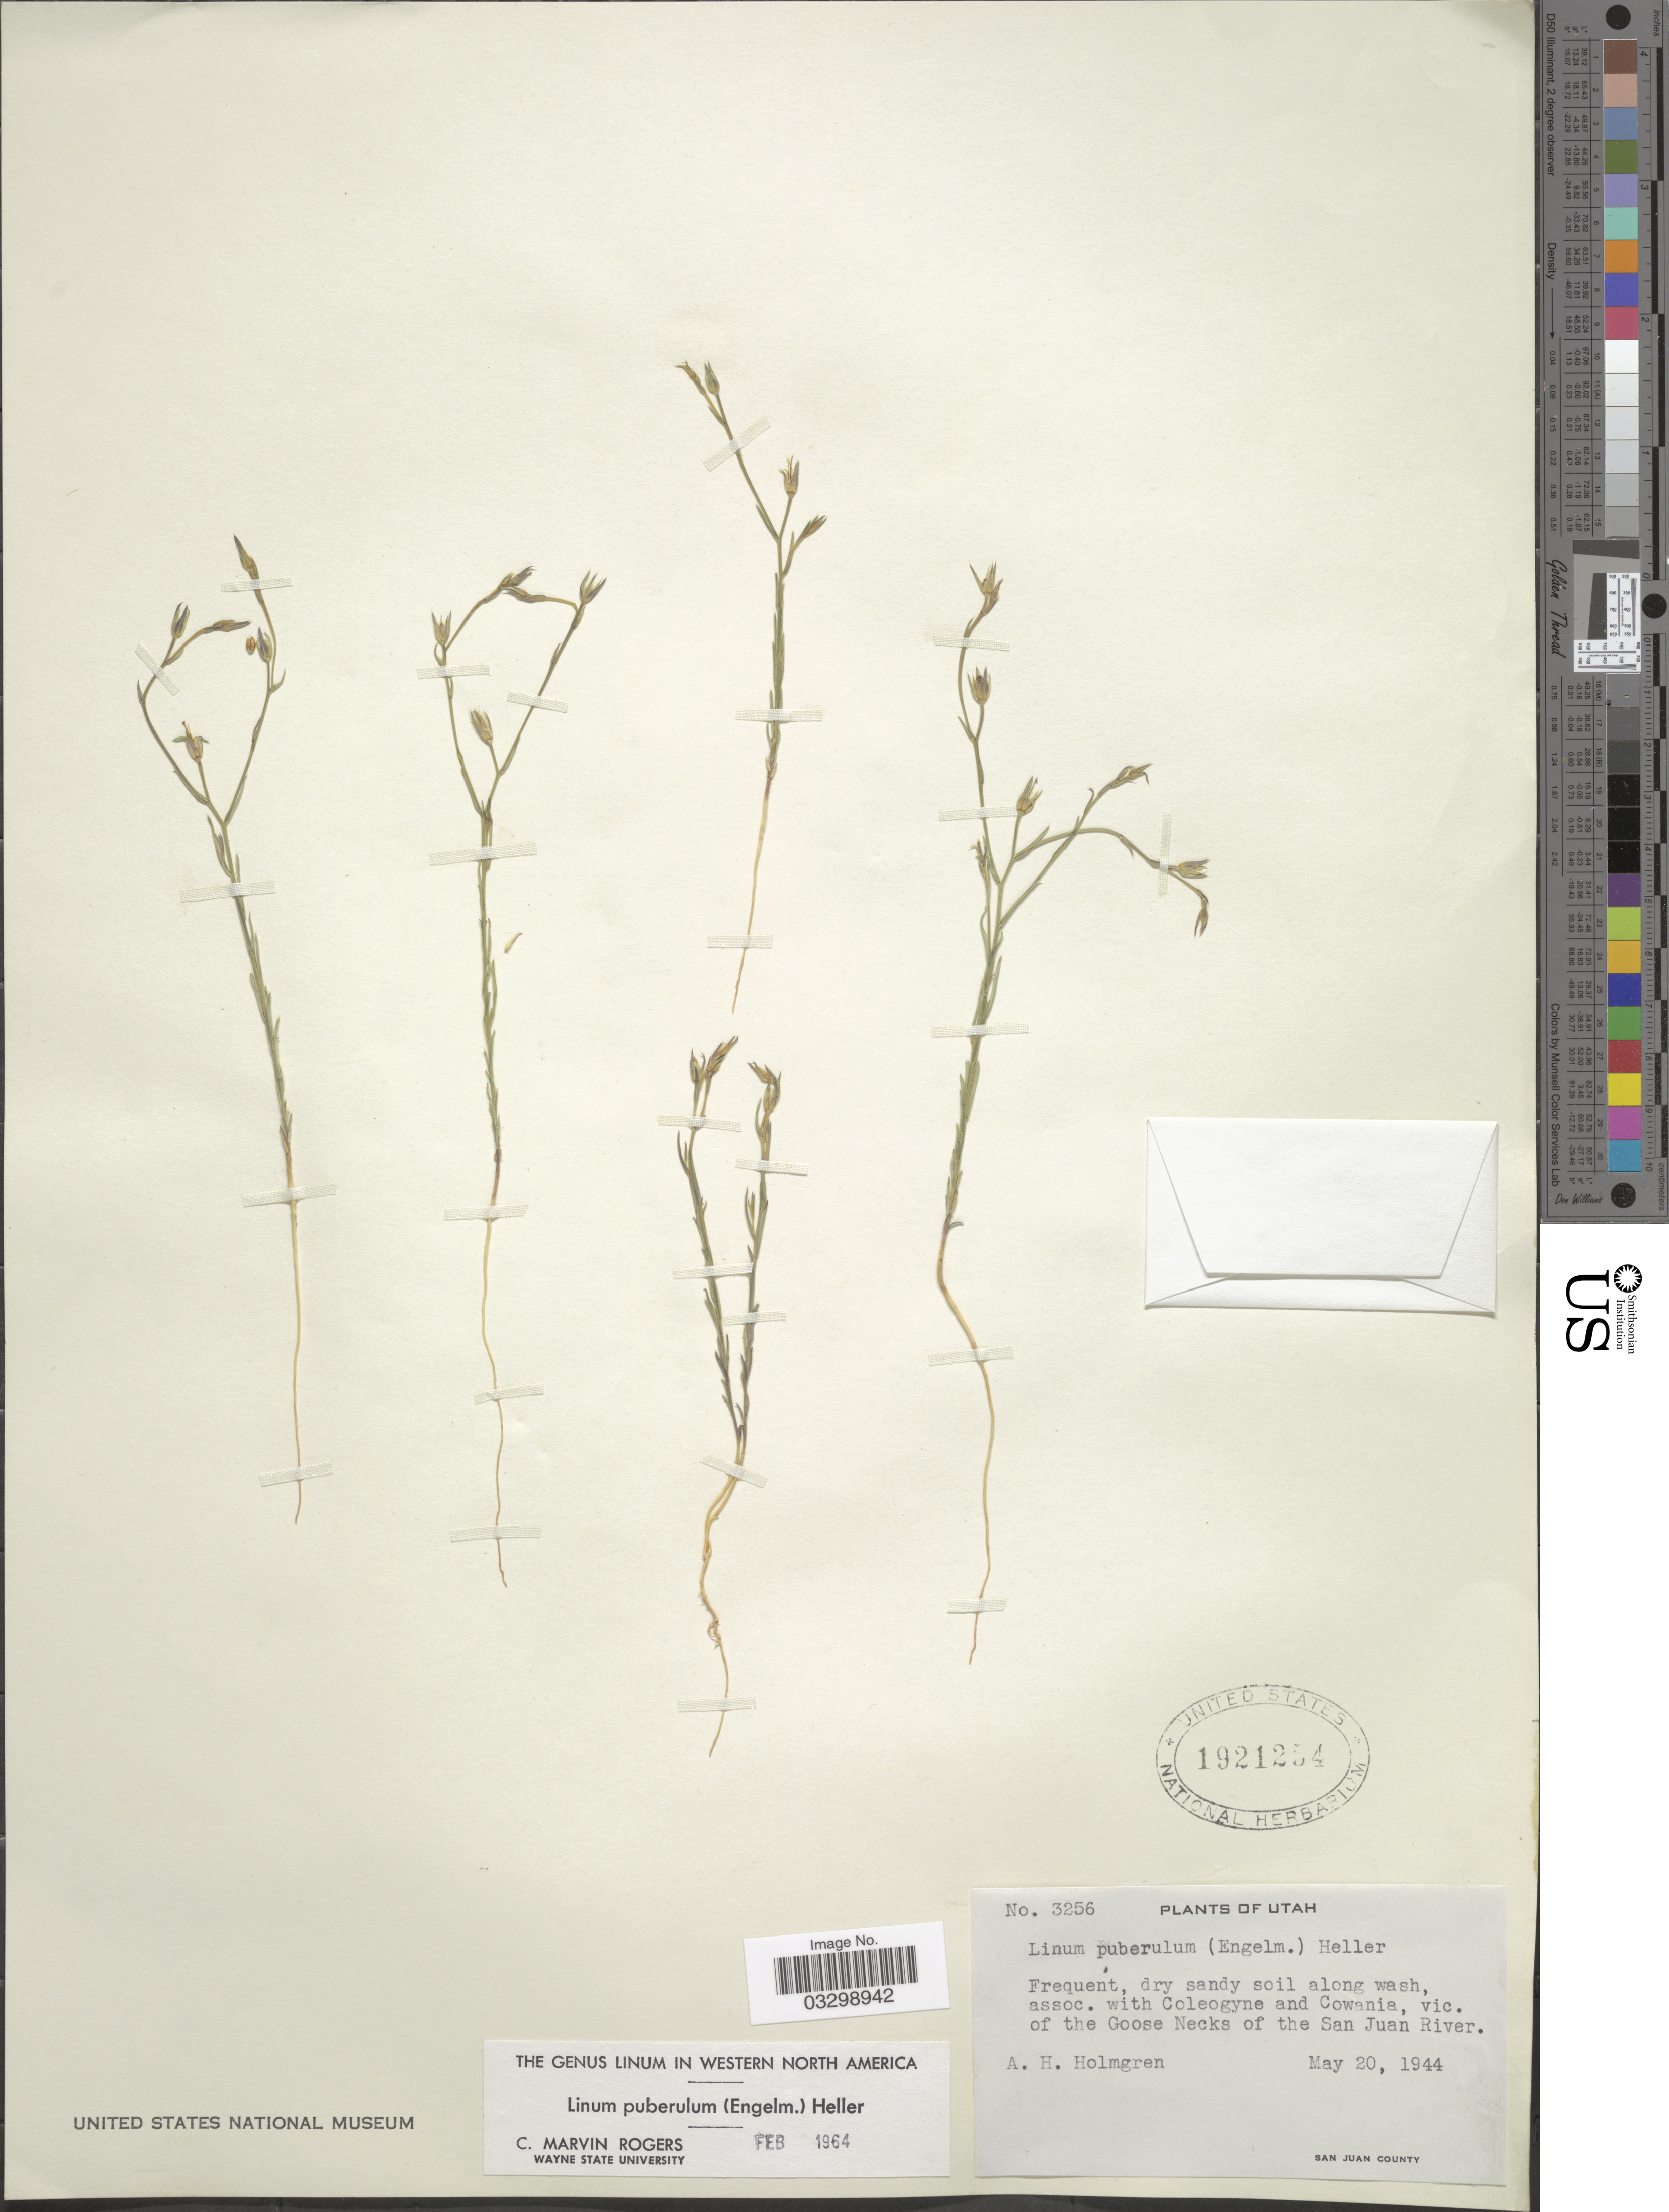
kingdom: Plantae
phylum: Tracheophyta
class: Magnoliopsida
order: Malpighiales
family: Linaceae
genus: Linum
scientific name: Linum puberulum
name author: (Engelm.) A. Heller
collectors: A. H. Holmgren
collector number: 3256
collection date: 1944-05-20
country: United States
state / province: Utah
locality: Vic. of the Goose Necks of the San Juan River.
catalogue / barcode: US 1921254